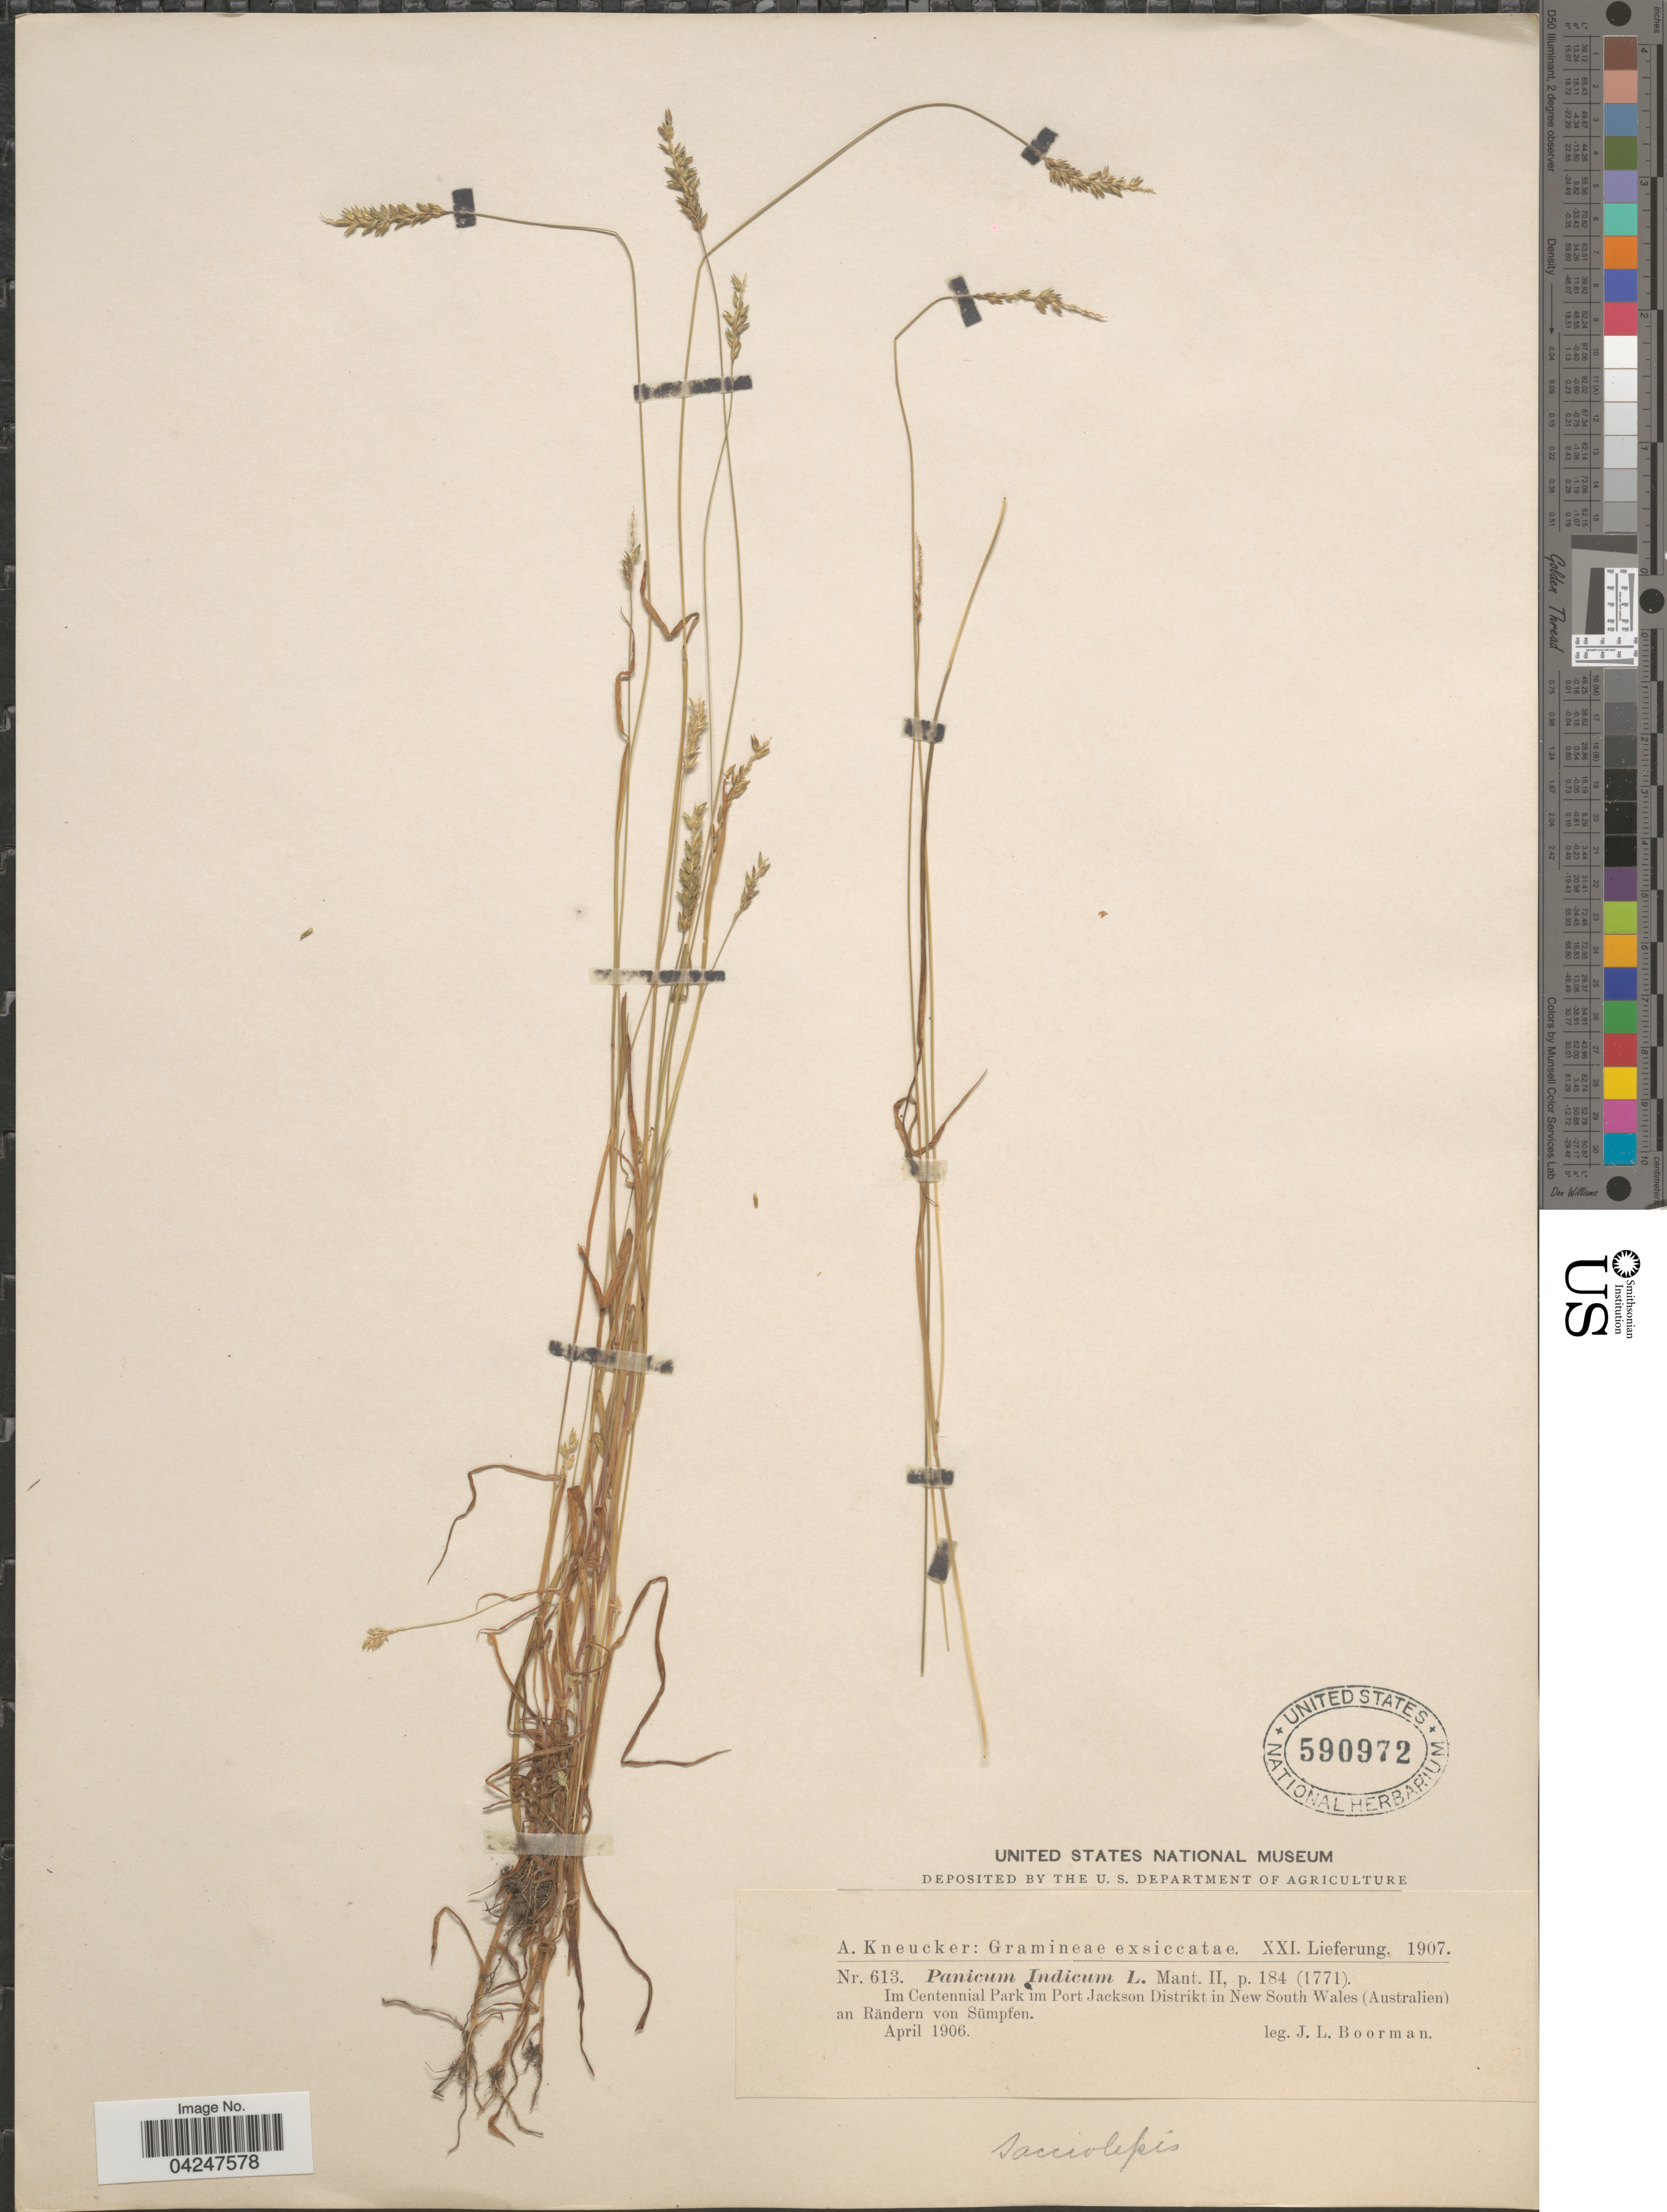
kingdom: Plantae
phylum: Tracheophyta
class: Liliopsida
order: Poales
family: Poaceae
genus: Sacciolepis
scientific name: Sacciolepis indica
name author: (L.) Chase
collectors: J. Boorman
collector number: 613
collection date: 1906-04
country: Australia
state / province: New South Wales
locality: Im Centennial Park im Port Jackson Distrikt in New South Wales (Australien) an Rändern von Sümpfen.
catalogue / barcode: US 590972